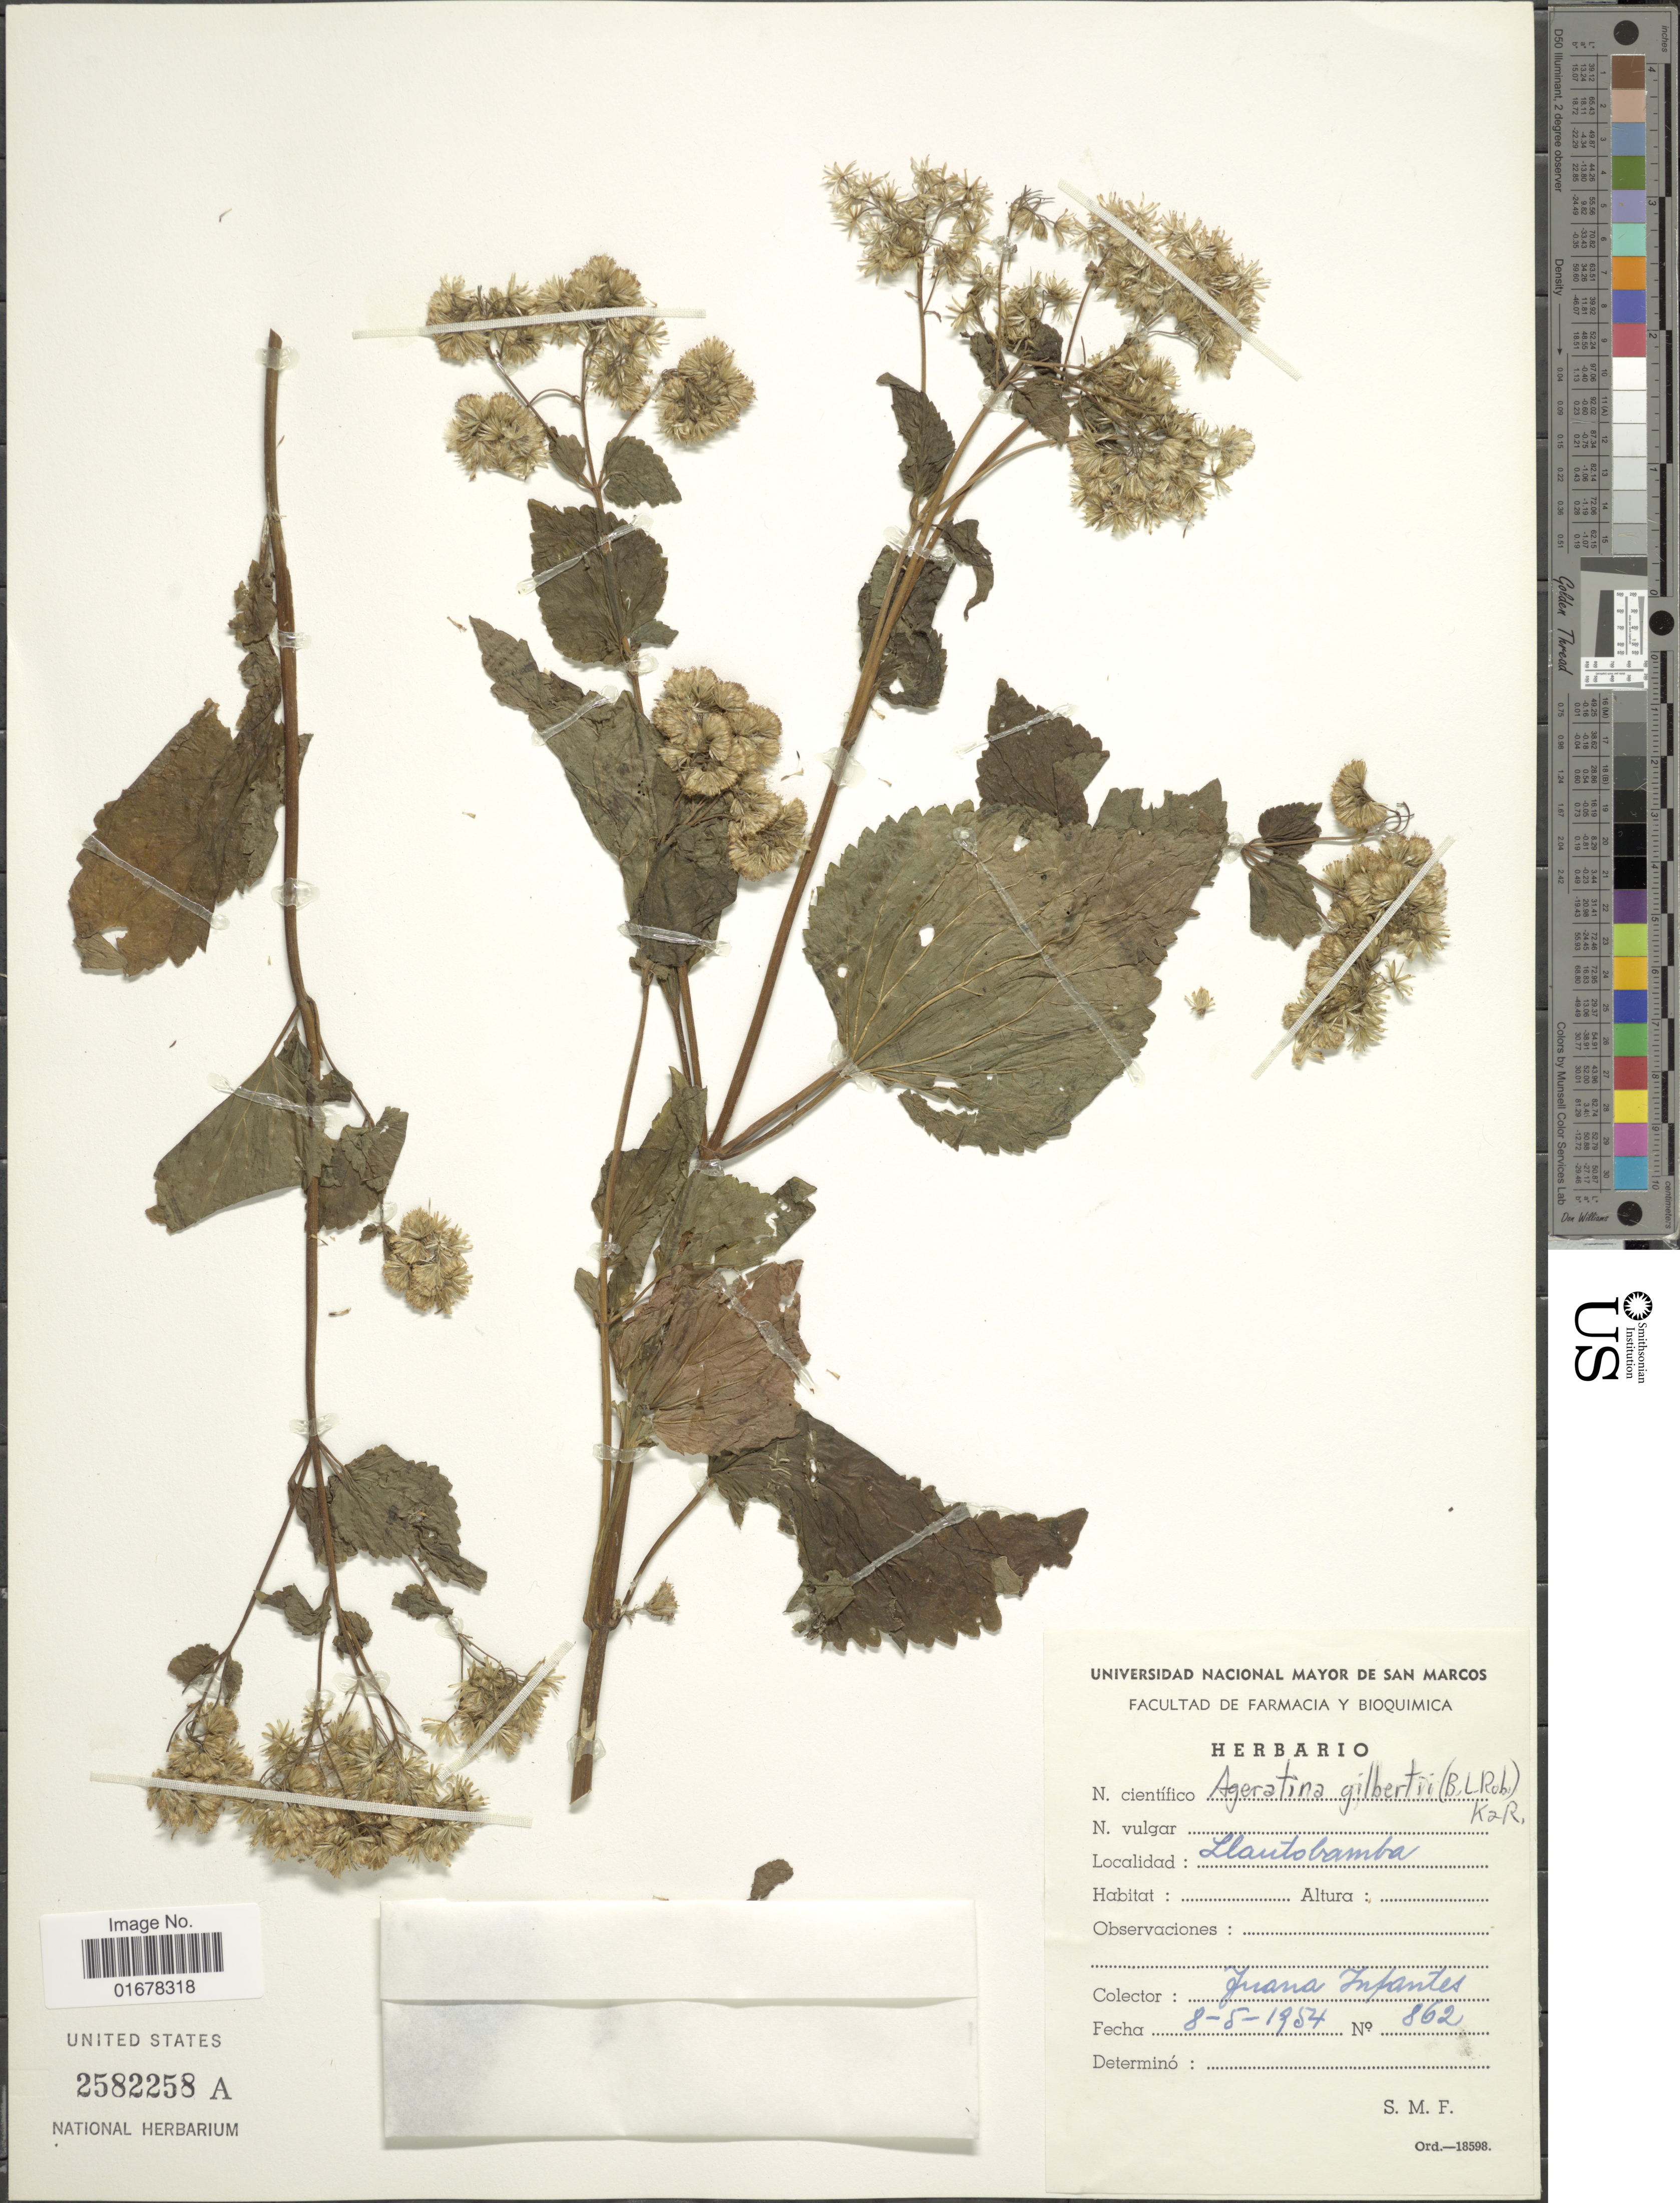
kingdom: Plantae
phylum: Tracheophyta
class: Magnoliopsida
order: Asterales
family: Asteraceae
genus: Ageratina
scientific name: Ageratina gilbertii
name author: (B.L. Rob.) R.M. King & H. Rob.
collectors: J. Infantes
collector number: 862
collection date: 1954-05-08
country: Peru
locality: Llantobamba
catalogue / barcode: US 2582258A